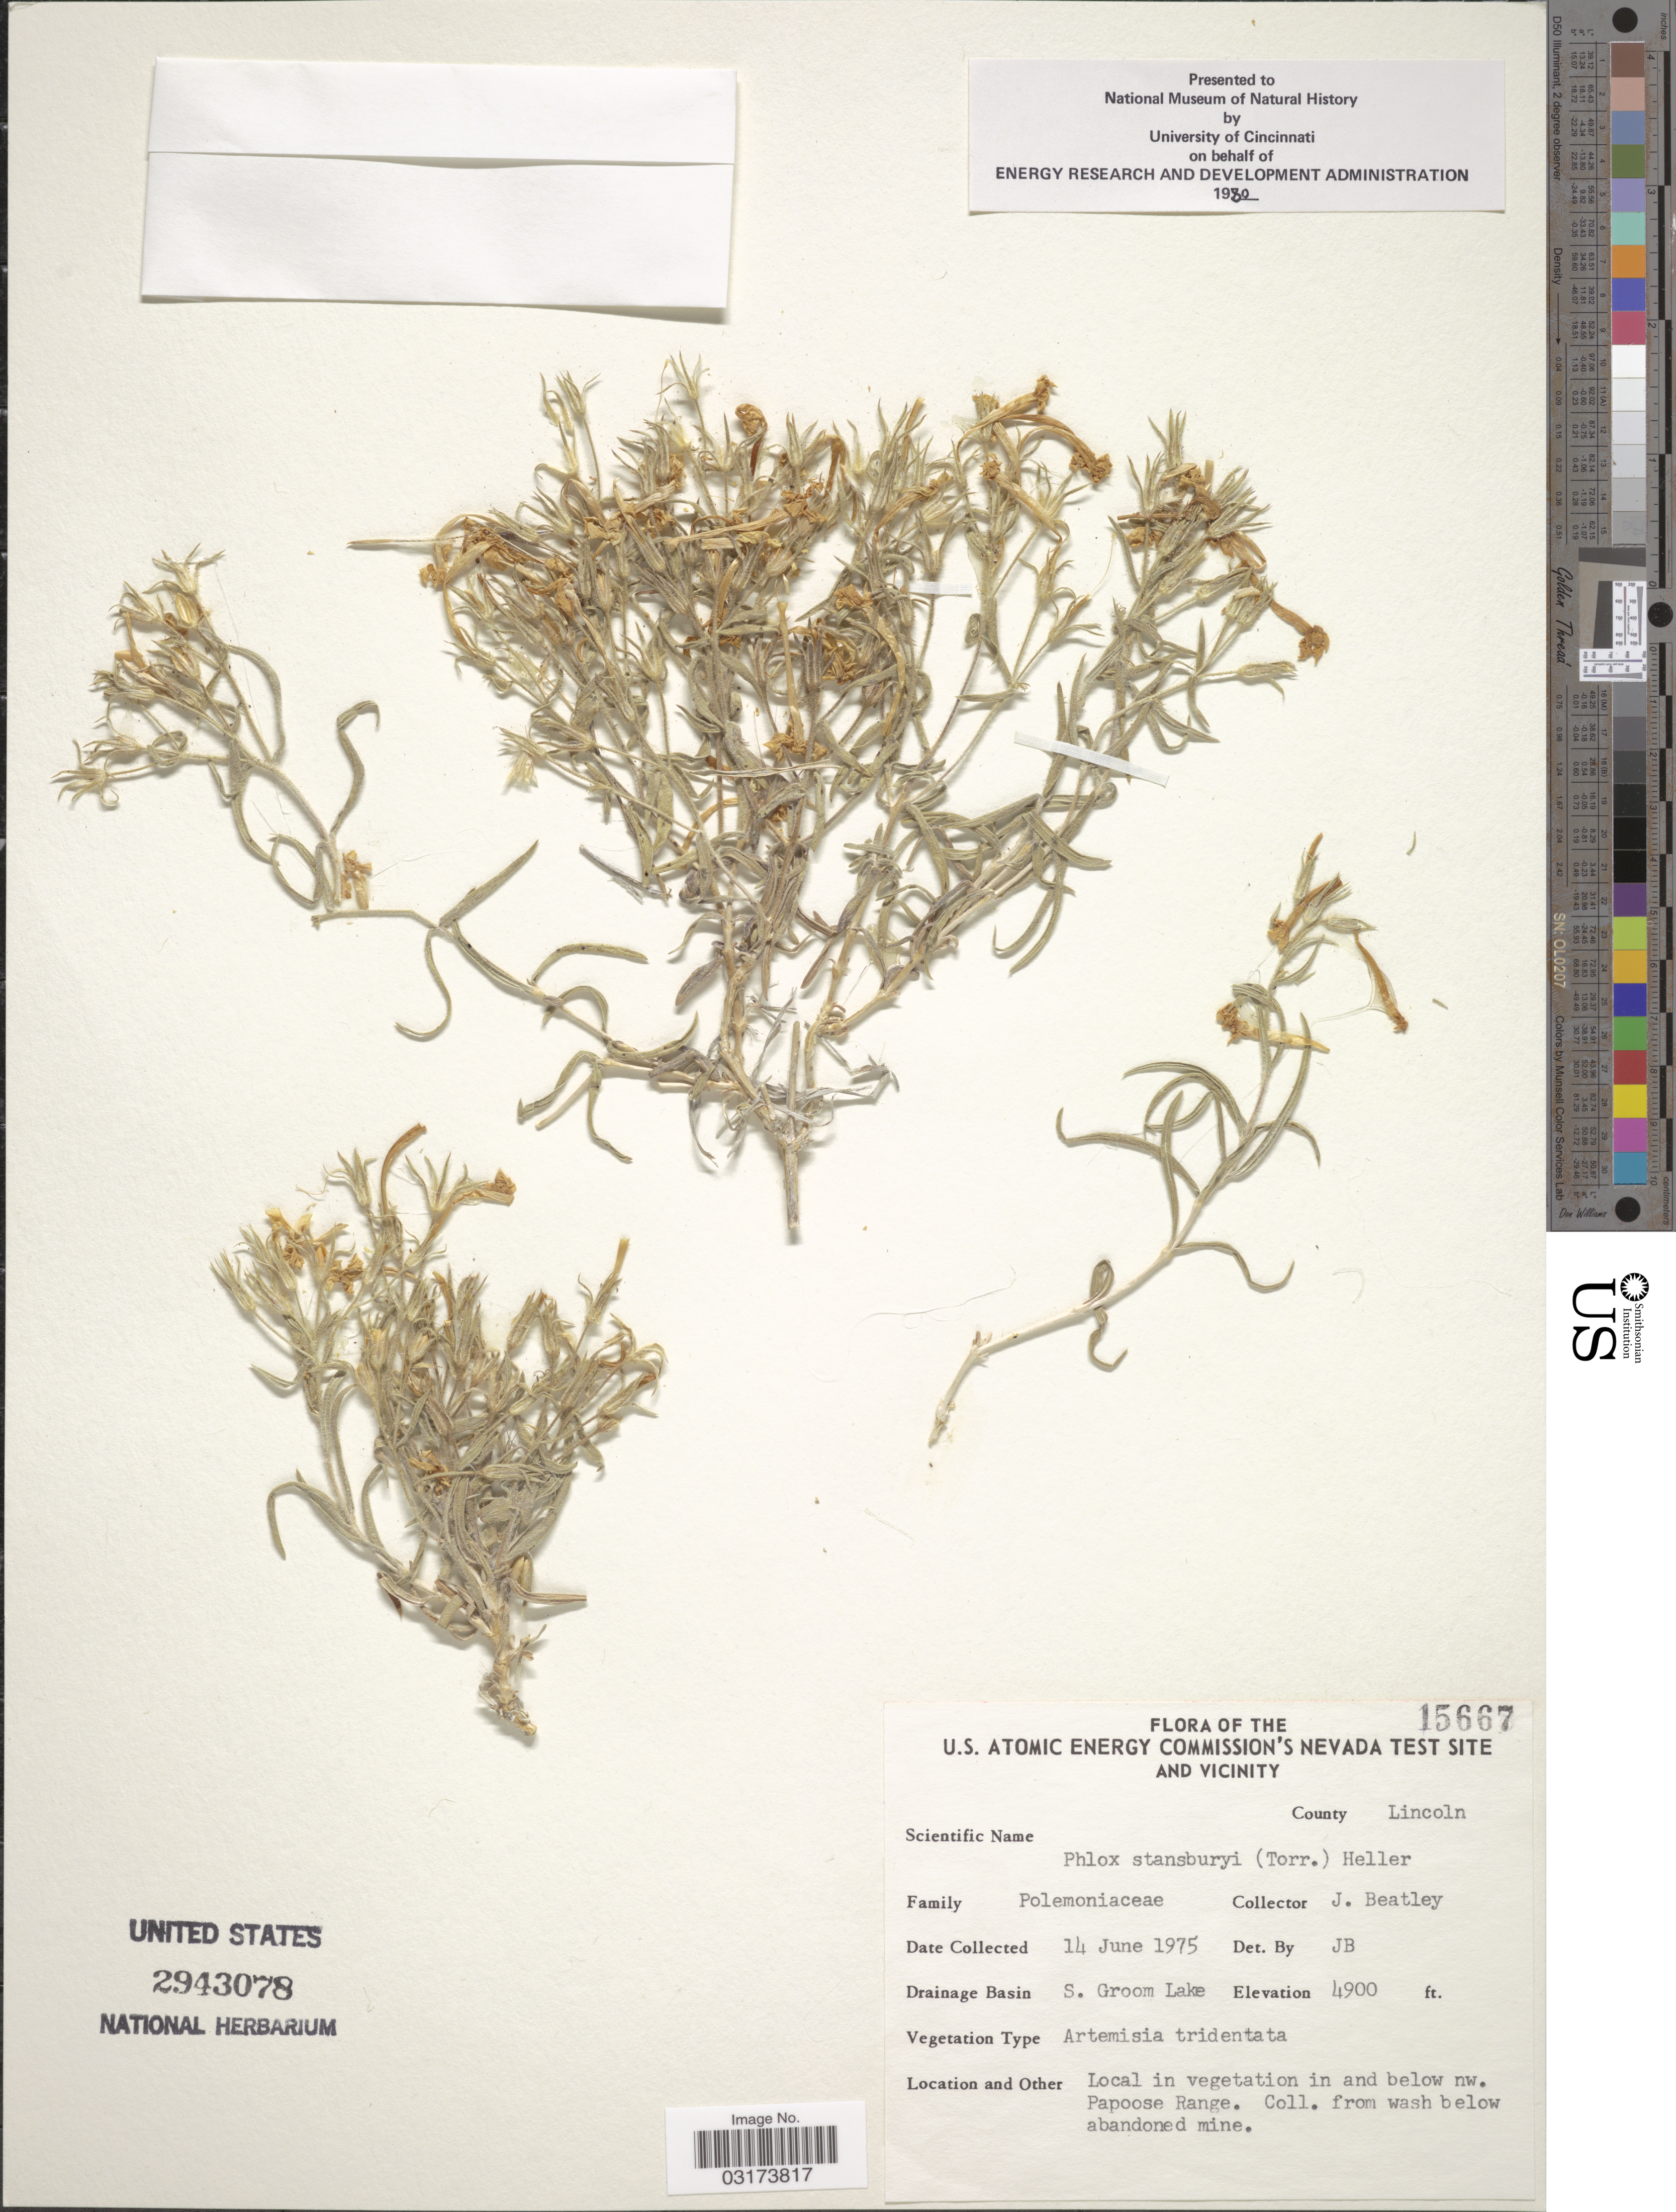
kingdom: Plantae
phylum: Tracheophyta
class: Magnoliopsida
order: Ericales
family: Polemoniaceae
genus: Phlox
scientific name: Phlox stansburyi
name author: (Torr.) A. Heller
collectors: J. C. Beatley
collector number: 15667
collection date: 1975-06-14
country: United States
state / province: Nevada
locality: U.S. Atomic Energy Commision's Nevada Test Site and Vicinity. County Lincoln. Drainage S. Groom Lake. in and below nw. Papoose Range. Coll. from wash below abandoned mine.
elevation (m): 1494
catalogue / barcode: US 2943078